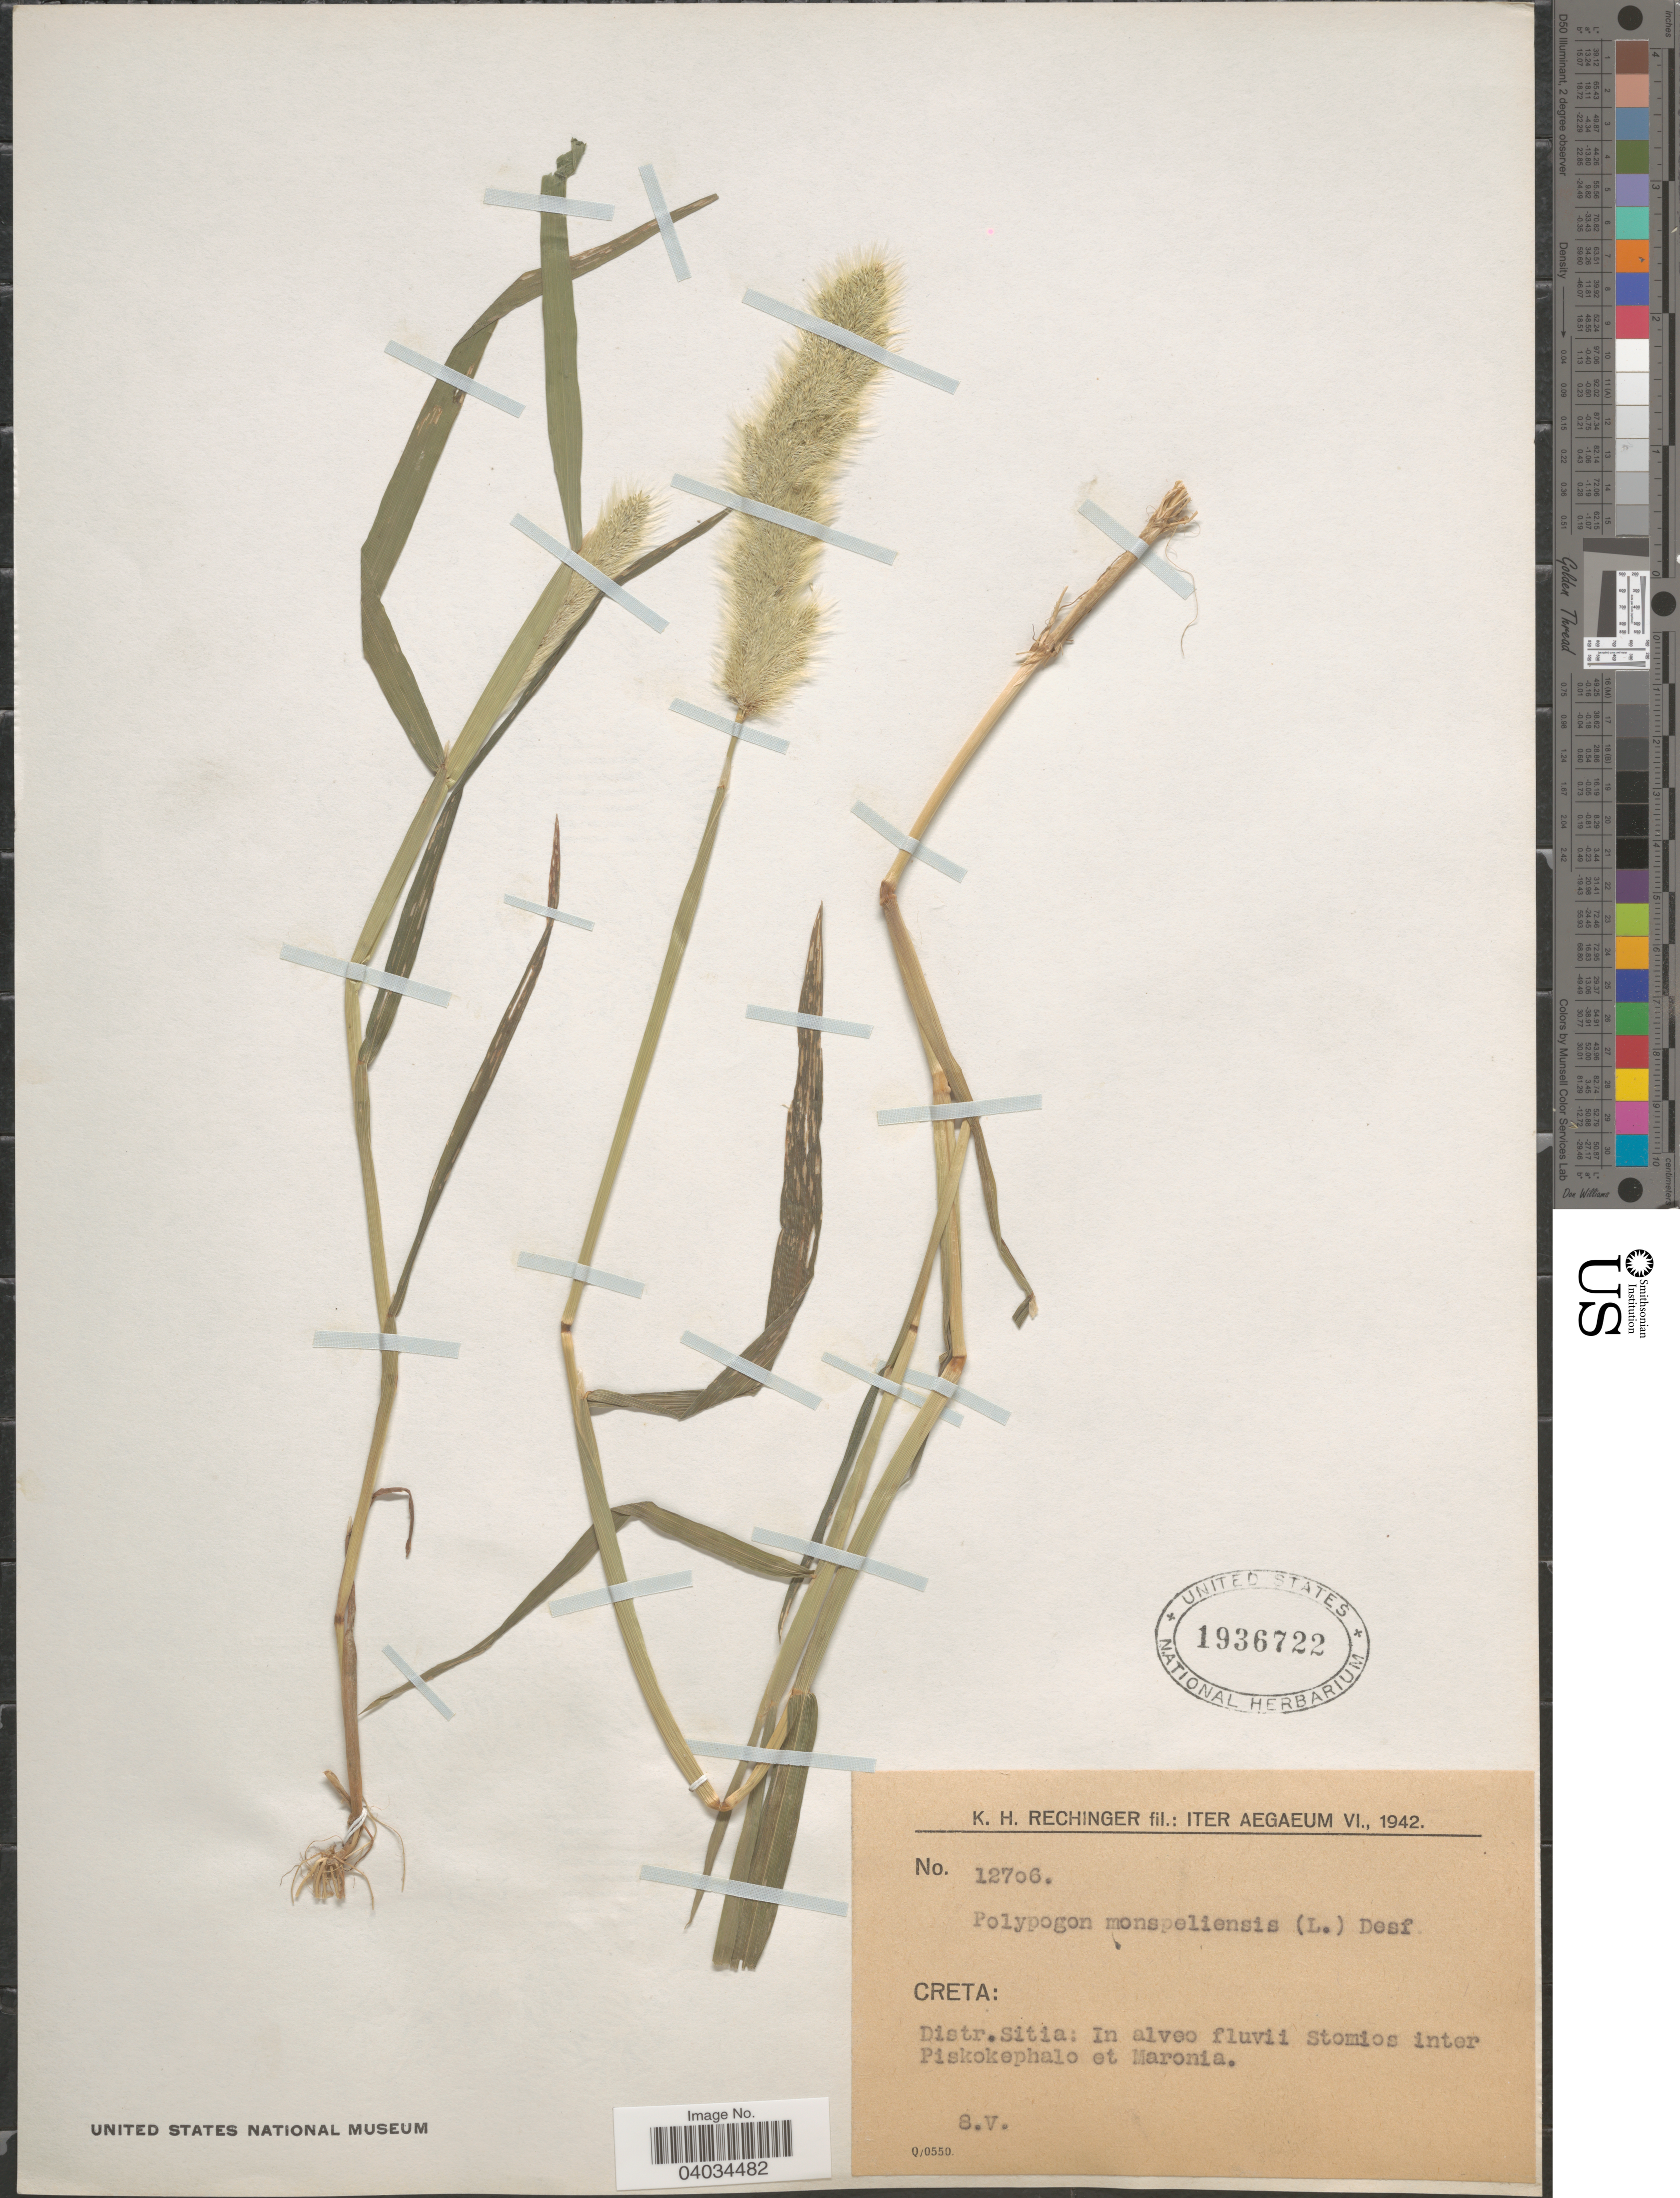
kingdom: Plantae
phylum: Tracheophyta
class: Liliopsida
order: Poales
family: Poaceae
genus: Polypogon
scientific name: Polypogon monspeliensis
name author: (L.) Desf.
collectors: K. H. Rechinger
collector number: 12706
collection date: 1942-05-08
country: Greece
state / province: Crete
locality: Iter Aegaeum. Creta: Distr. Sitia: In alveo fluvii stomios inter Piskokephalo et Maronia.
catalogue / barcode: US 1936722